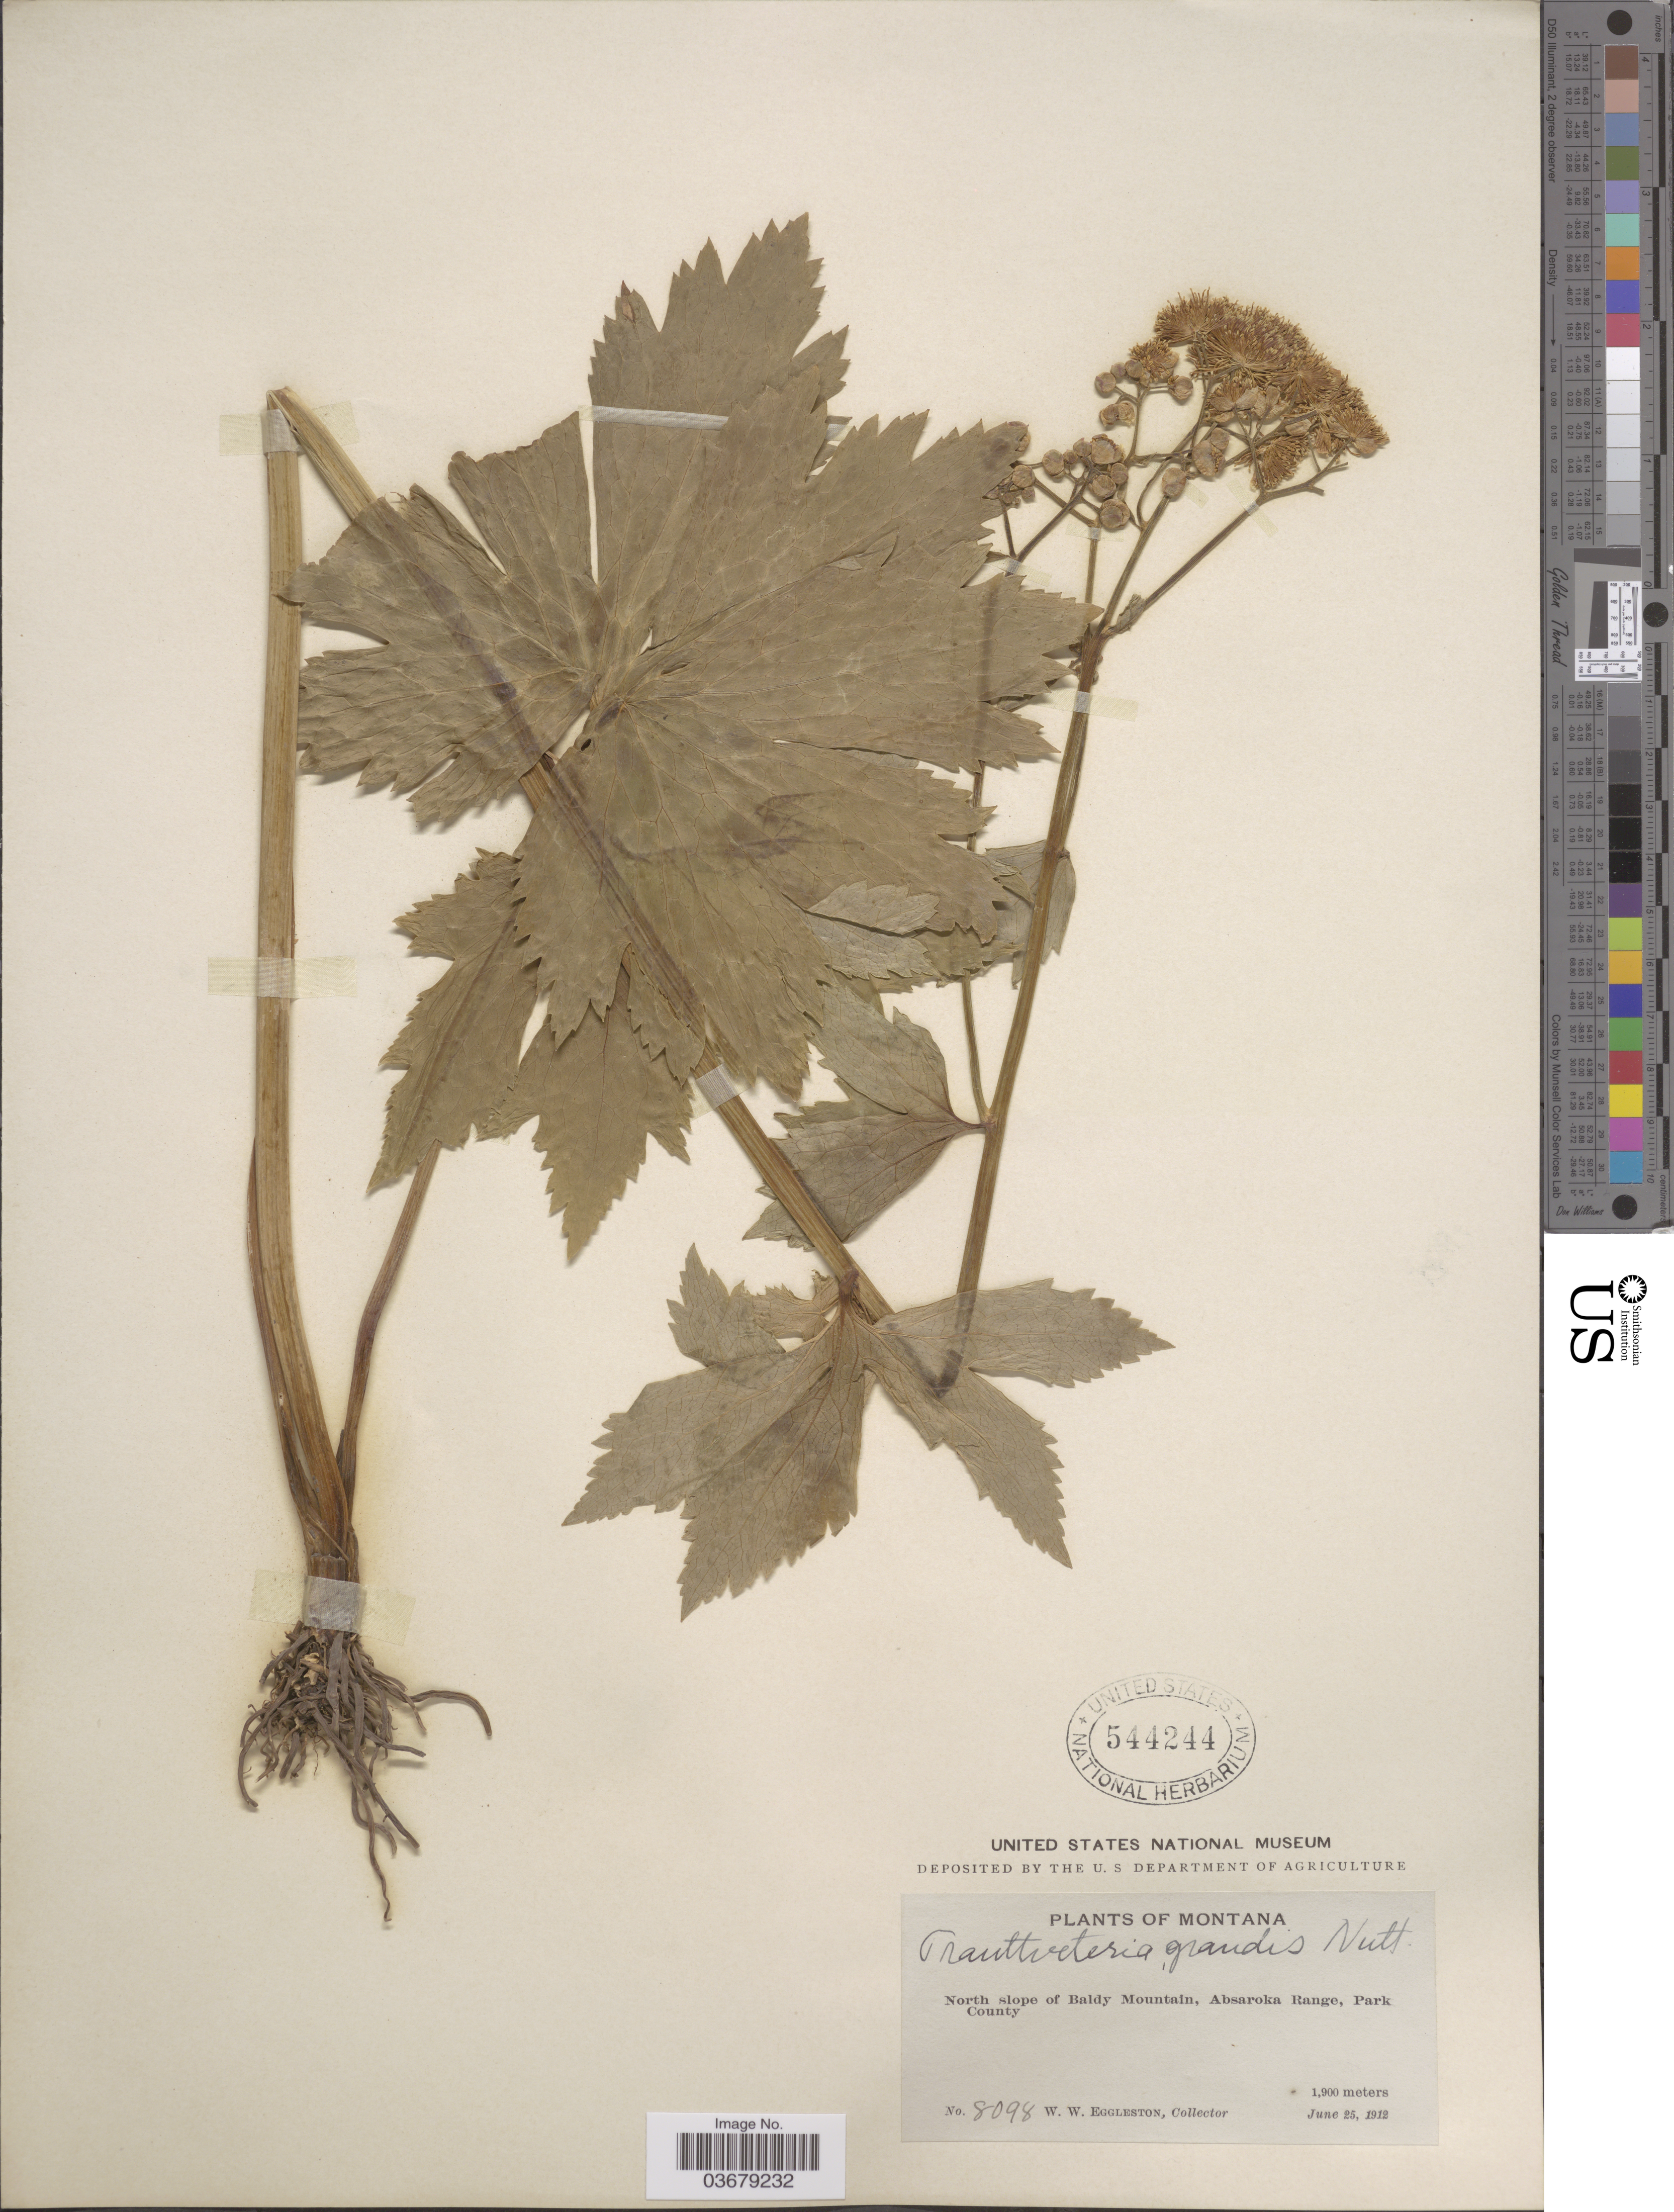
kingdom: Plantae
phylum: Tracheophyta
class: Magnoliopsida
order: Ranunculales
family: Ranunculaceae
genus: Trautvetteria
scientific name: Trautvetteria caroliniensis var. grandis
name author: (Water) Vail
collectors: W. W. Eggleston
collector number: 8098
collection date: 1912-06-25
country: United States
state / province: Montana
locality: North slope of Baldy Mountain, Absaroka Range, Park County.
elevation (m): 1900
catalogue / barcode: US 544244